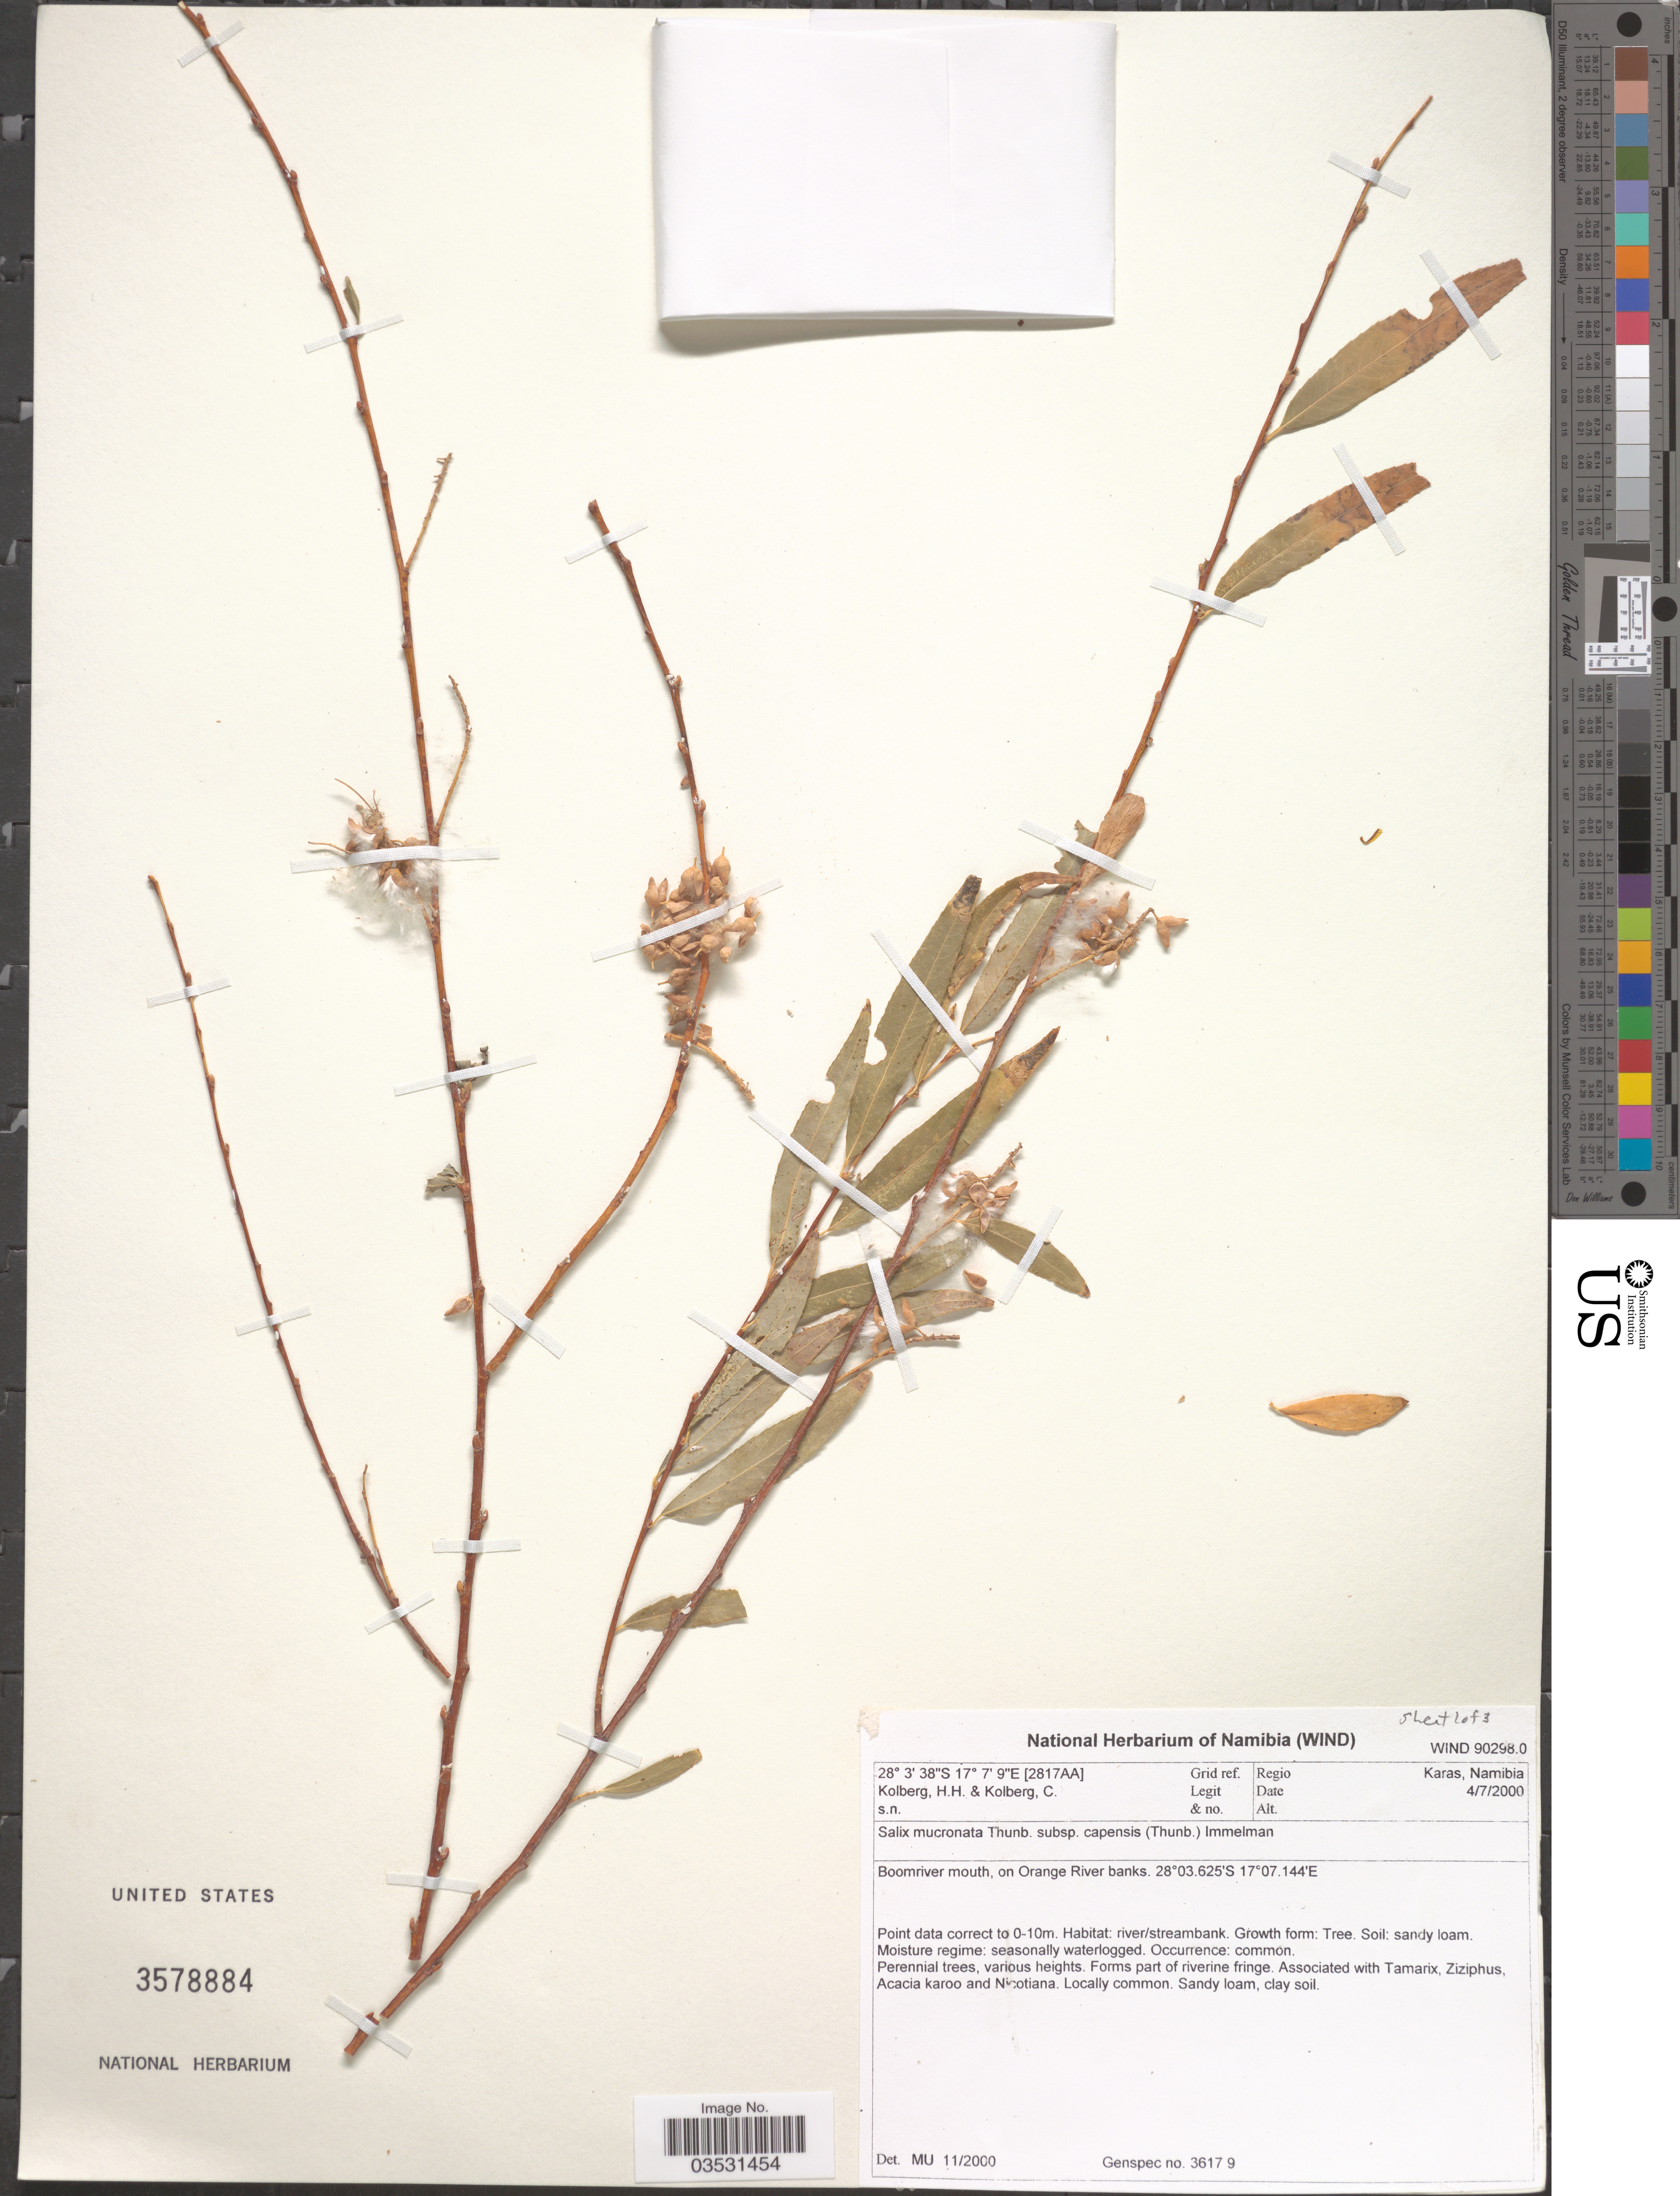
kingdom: Plantae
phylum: Tracheophyta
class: Magnoliopsida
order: Malpighiales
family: Salicaceae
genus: Salix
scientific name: Salix mucronata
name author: Thunb.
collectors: H. H. Kolberg & C. Kolberg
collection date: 2000-07-04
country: Namibia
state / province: Karas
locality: [2817AA] Grid ref. Regio Karas. Boomriver mouth, on Orange River banks.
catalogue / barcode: US 3578884